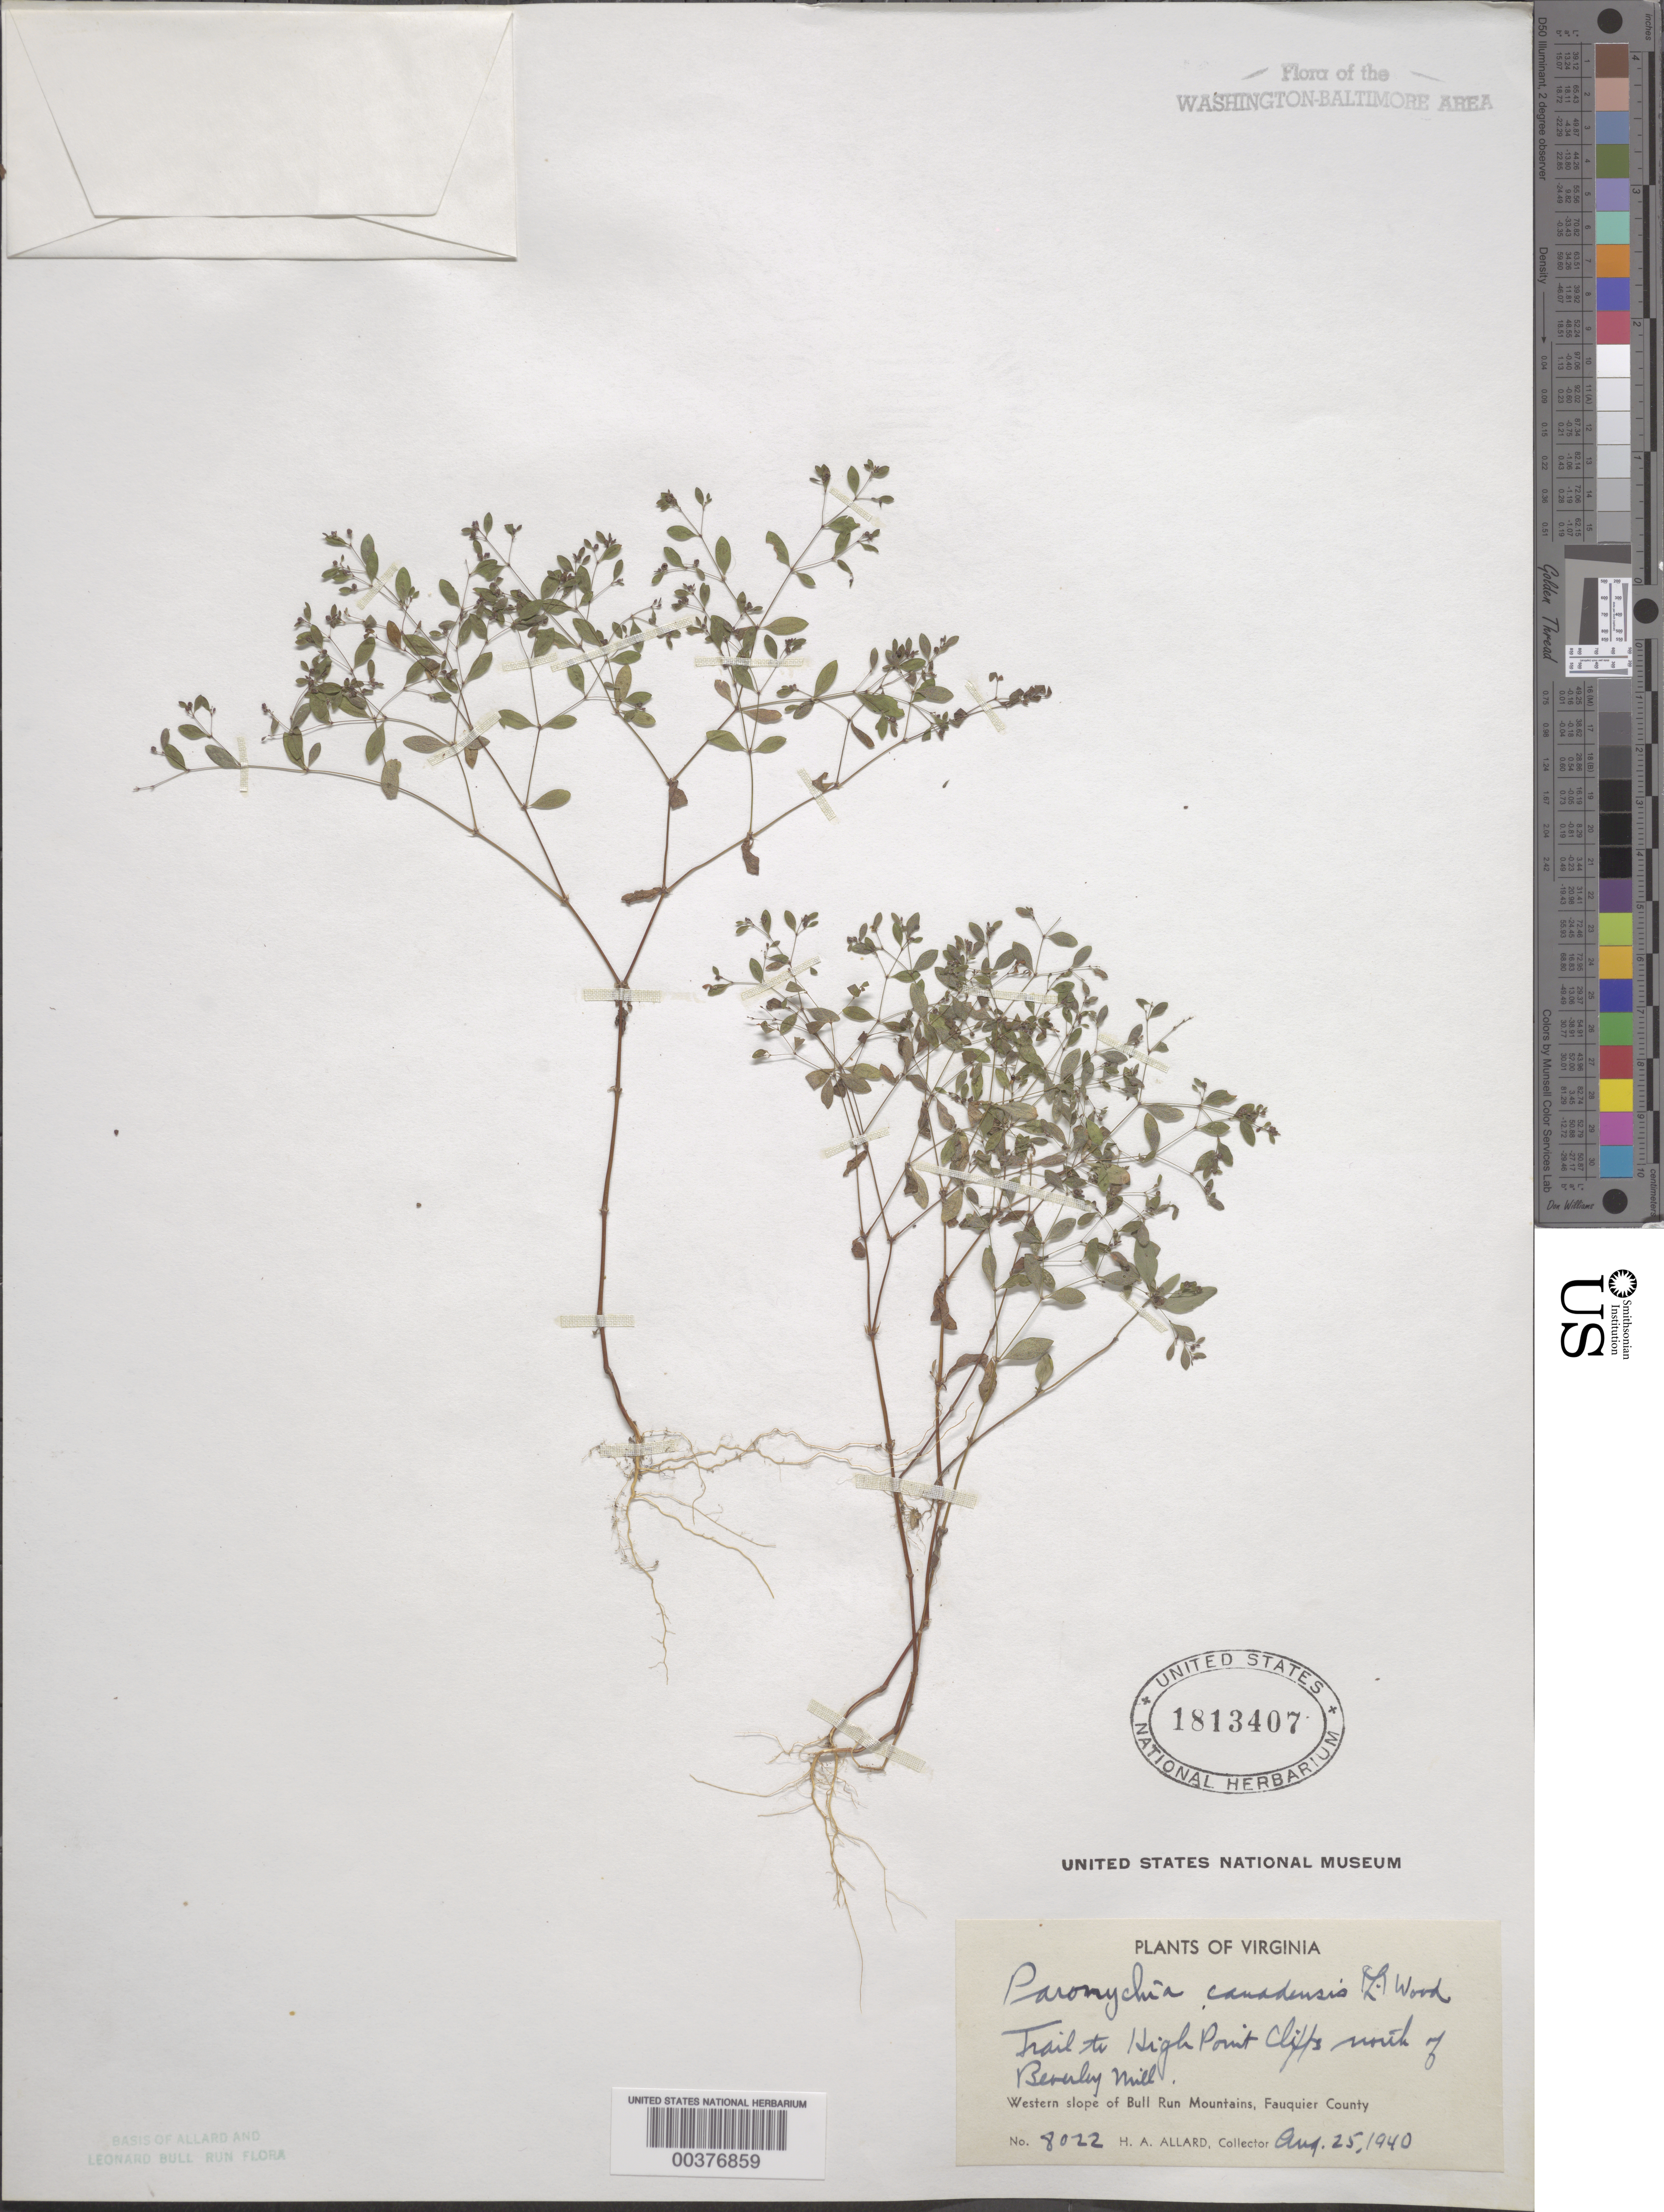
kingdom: Plantae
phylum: Tracheophyta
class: Magnoliopsida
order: Caryophyllales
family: Caryophyllaceae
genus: Paronychia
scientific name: Paronychia canadensis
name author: (L.) Alph. Wood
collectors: H. A. Allard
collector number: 8022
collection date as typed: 25 Aug 1940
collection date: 1940-08-25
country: United States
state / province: Virginia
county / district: Fauquier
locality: High Point cliffs, north of Beverley Mill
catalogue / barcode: US 1813407